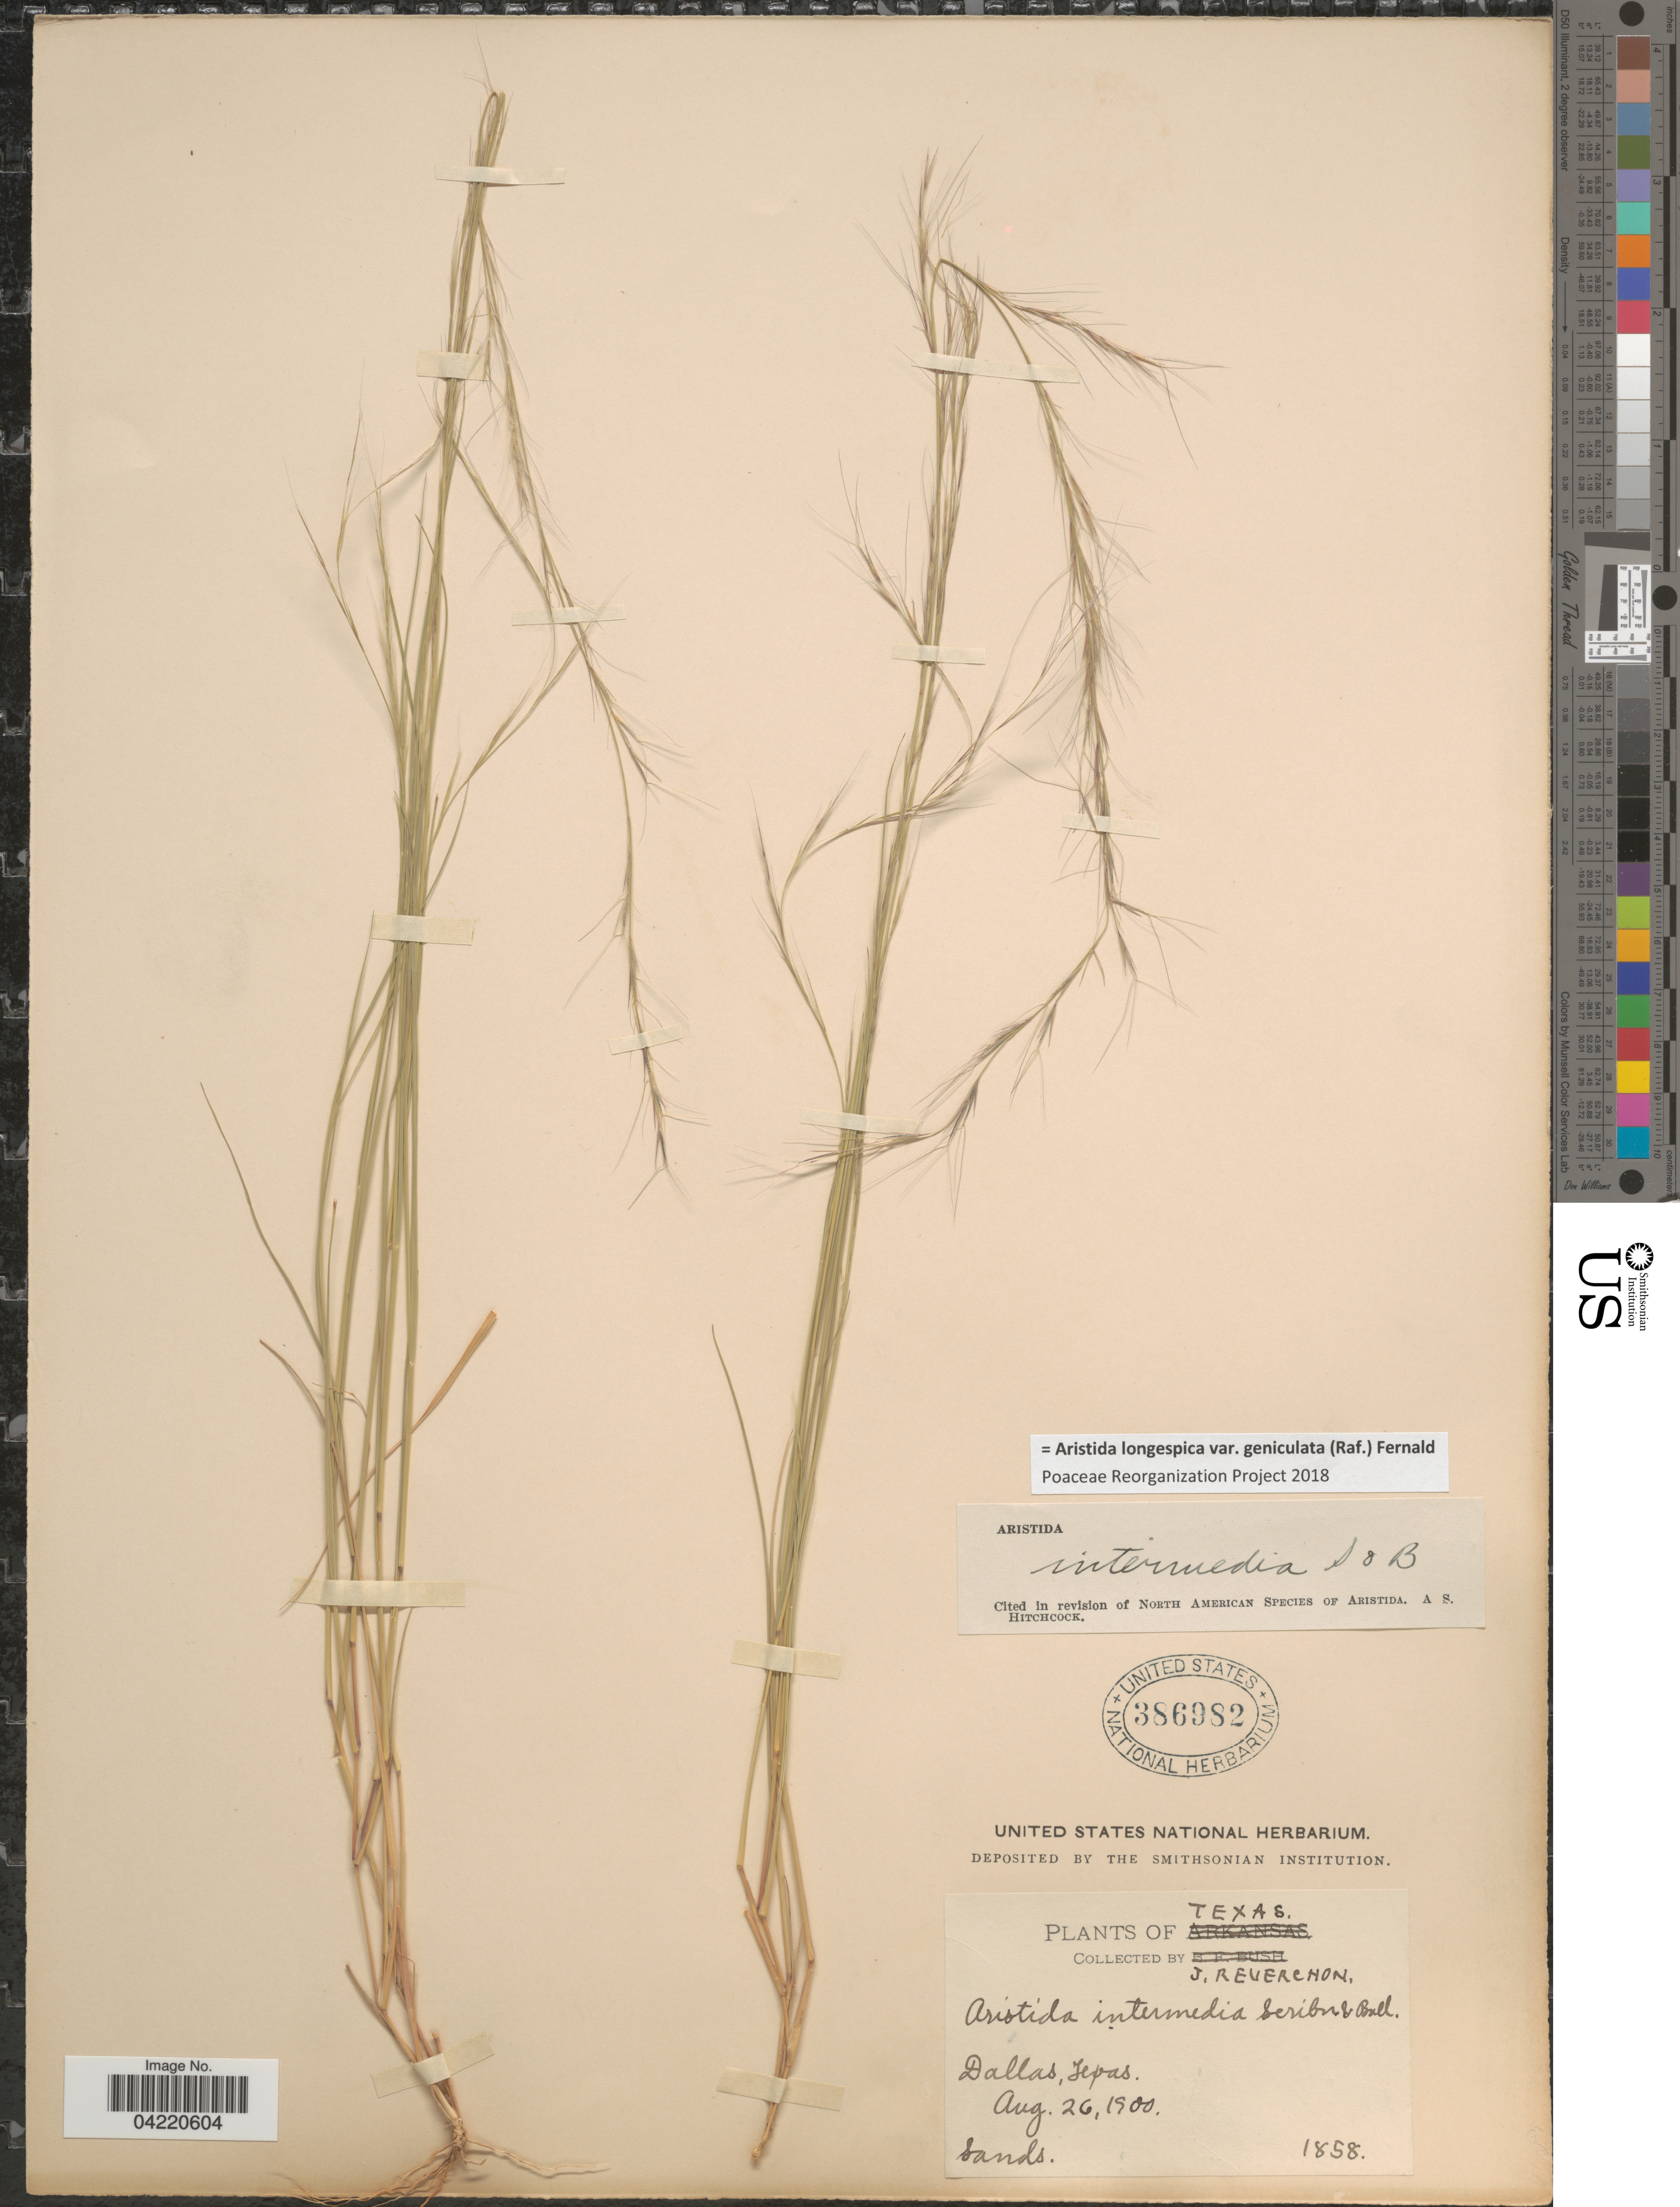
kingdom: Plantae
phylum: Tracheophyta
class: Liliopsida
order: Poales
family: Poaceae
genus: Aristida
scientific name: Aristida longespica var. geniculata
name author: (Raf.) Fernald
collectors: J. Reverchon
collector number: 1858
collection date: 1900-08-26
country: United States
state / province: Texas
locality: Dallas.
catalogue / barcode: US 386982